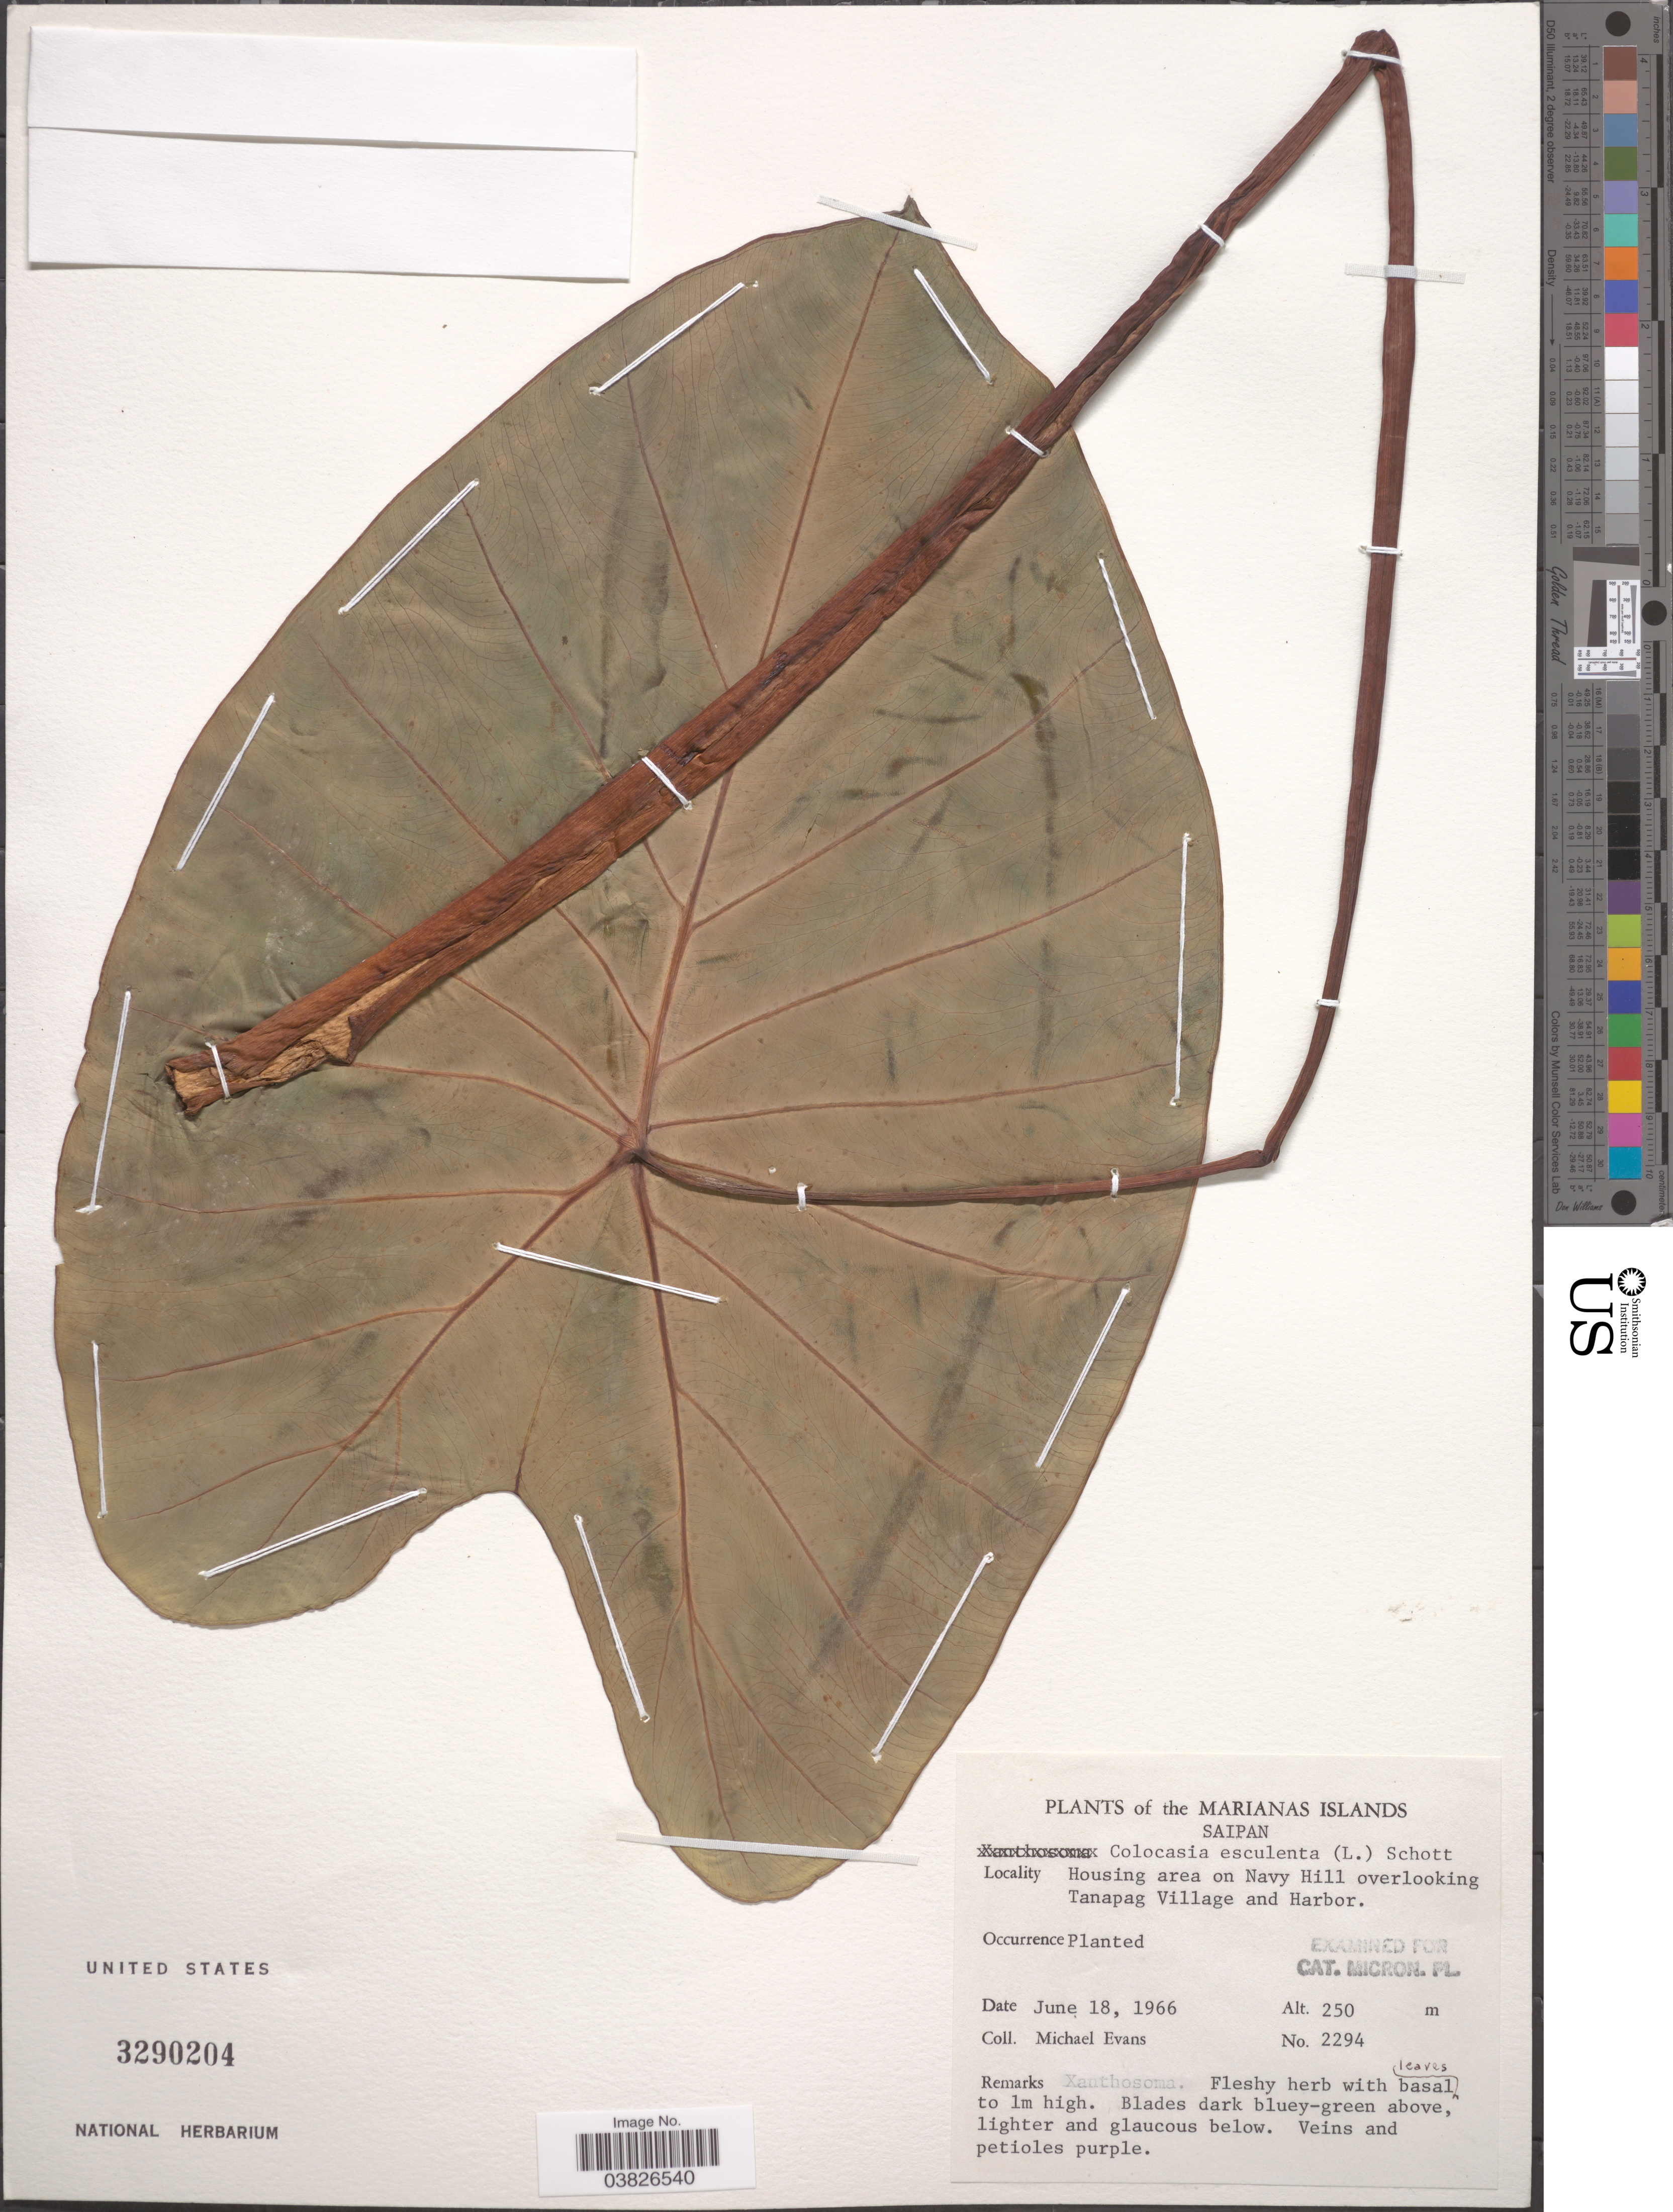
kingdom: Plantae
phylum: Tracheophyta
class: Liliopsida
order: Alismatales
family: Araceae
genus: Colocasia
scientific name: Colocasia esculenta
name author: (L.) Schott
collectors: M. Evans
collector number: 2294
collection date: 1966-06-18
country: Northern Mariana Islands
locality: The Marianas Islands. Saipan. Housing area on Navy Hill overlooking Tanapag Village and Harbor.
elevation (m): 250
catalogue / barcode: US 3290204